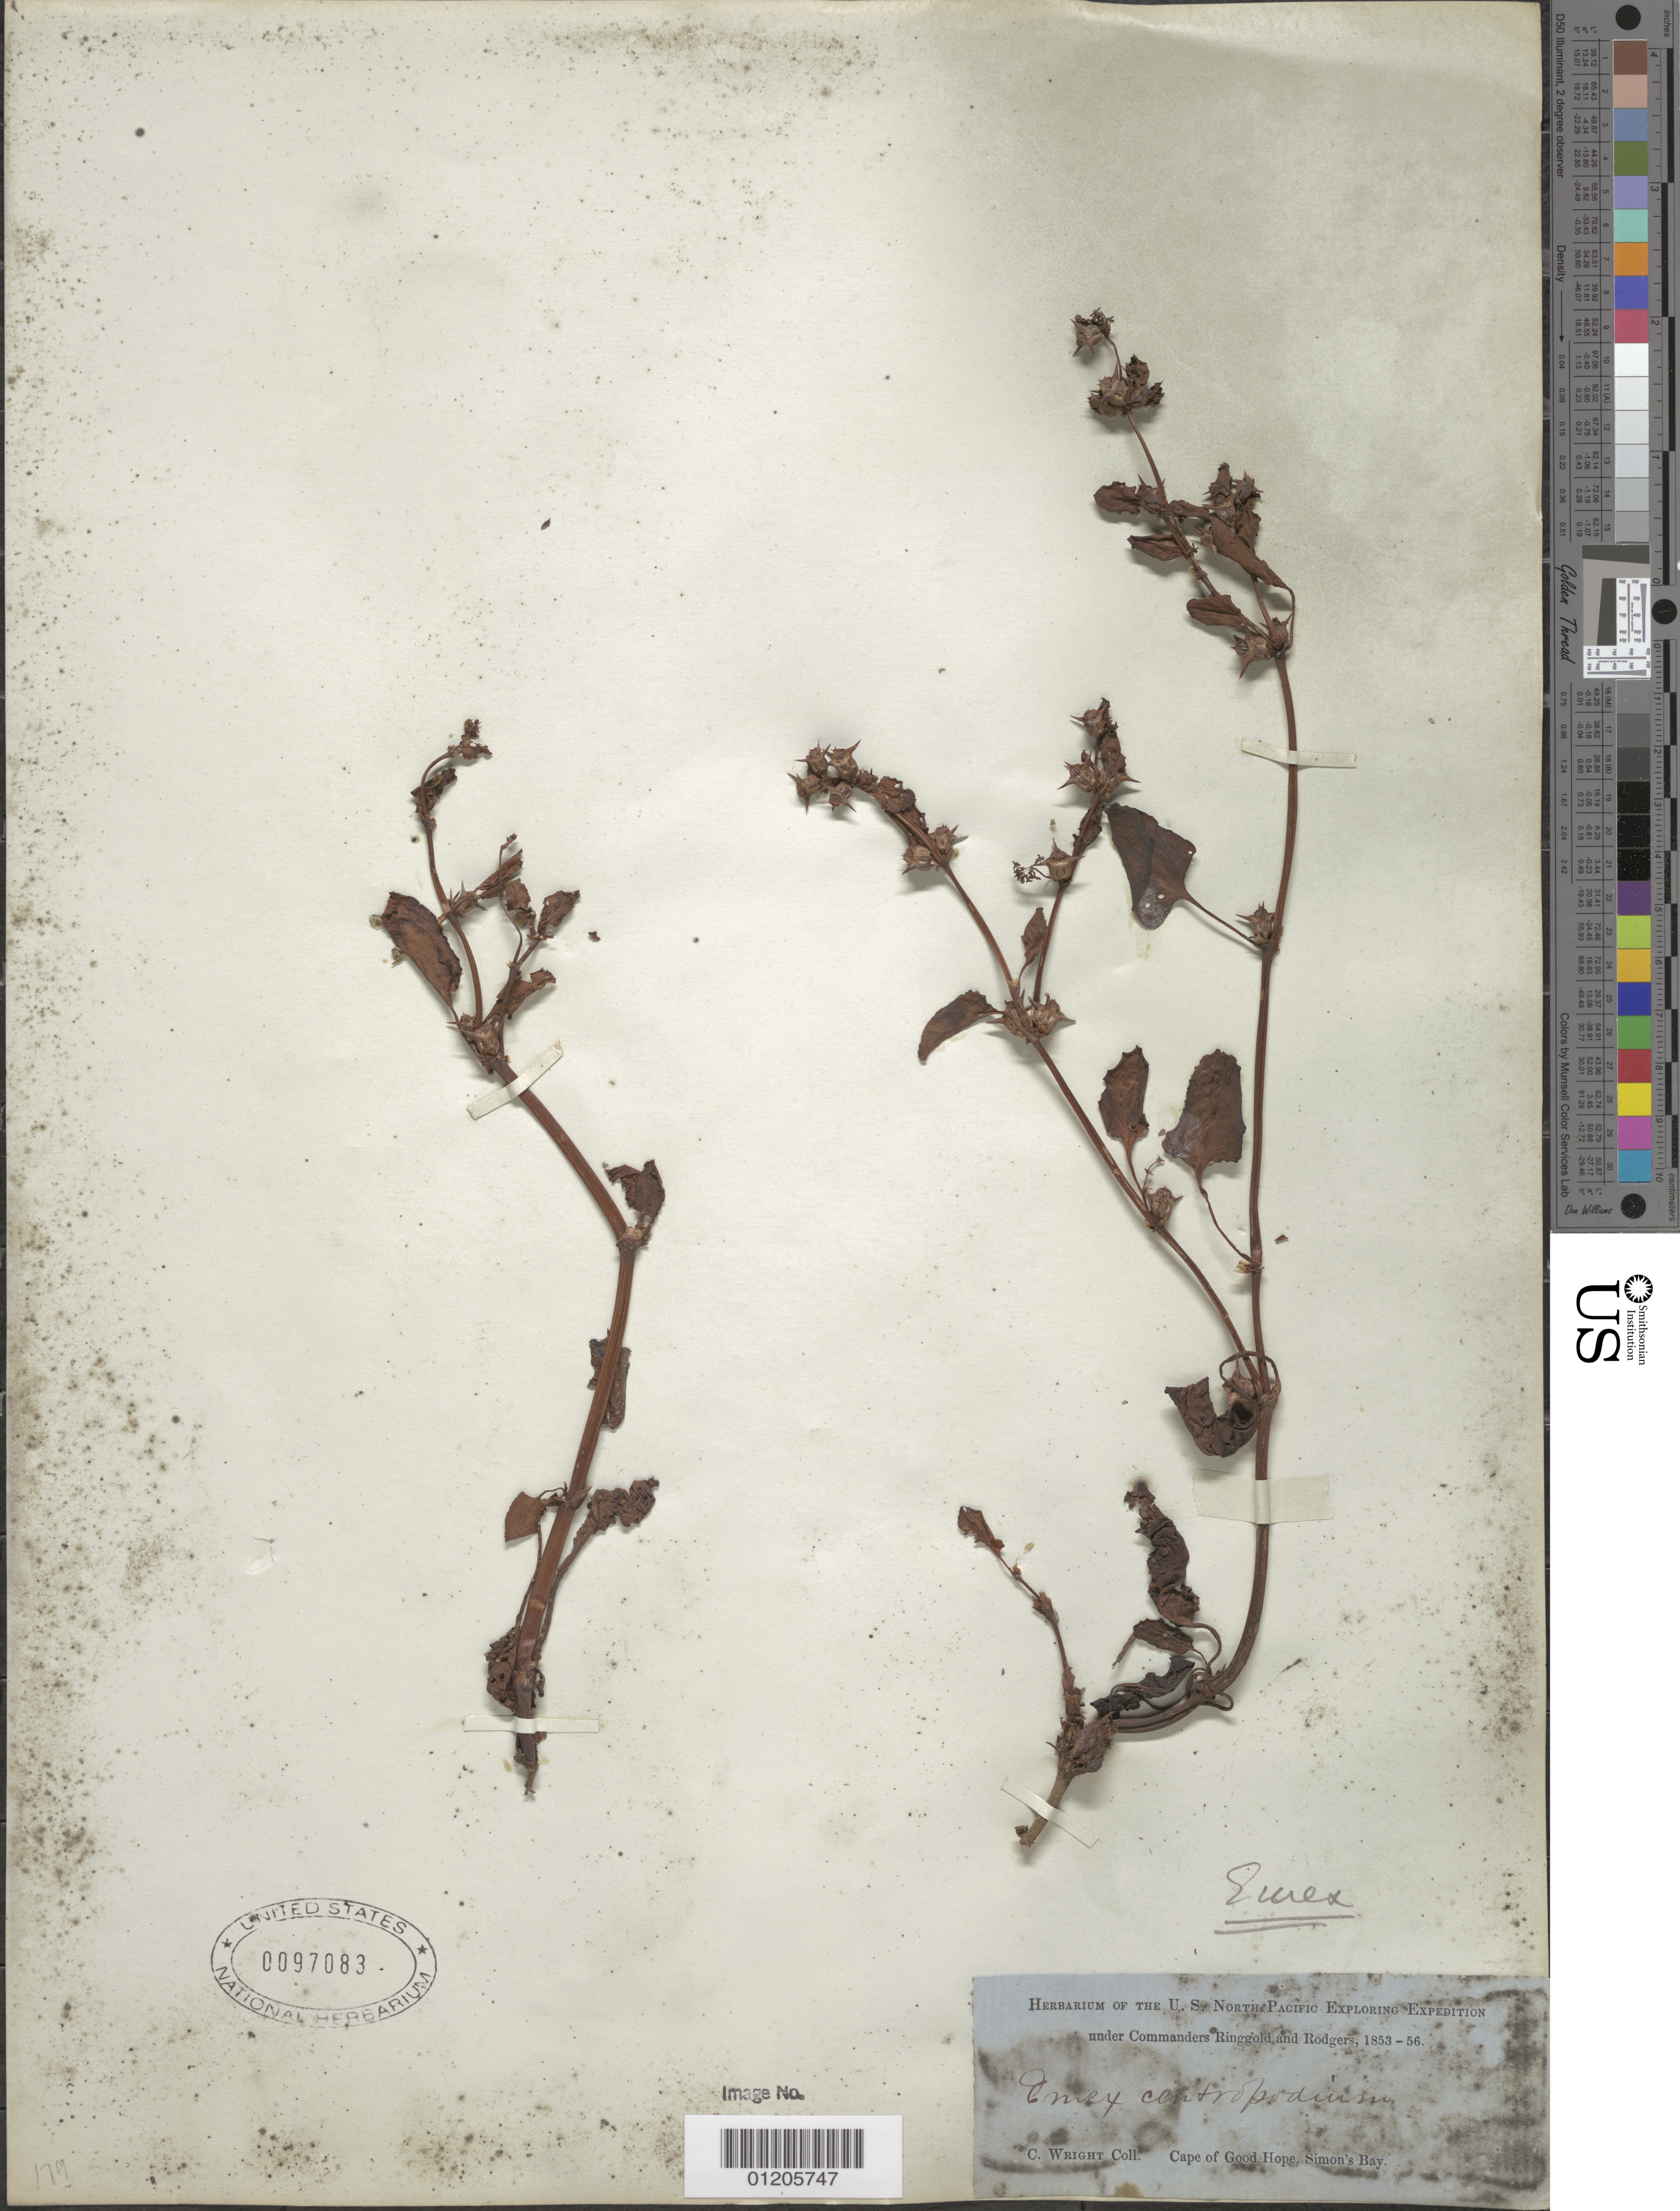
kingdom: Plantae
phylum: Tracheophyta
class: Magnoliopsida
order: Caryophyllales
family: Polygonaceae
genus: Rumex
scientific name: Rumex hypogaeus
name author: T.M. Schust. & Reveal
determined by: Strong, Mark T., (BOT), Smithsonian Institution - National Museum of Natural History (UNITED STATES)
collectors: C. Wright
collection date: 1853/1856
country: South Africa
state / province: Western Cape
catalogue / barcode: US 97083